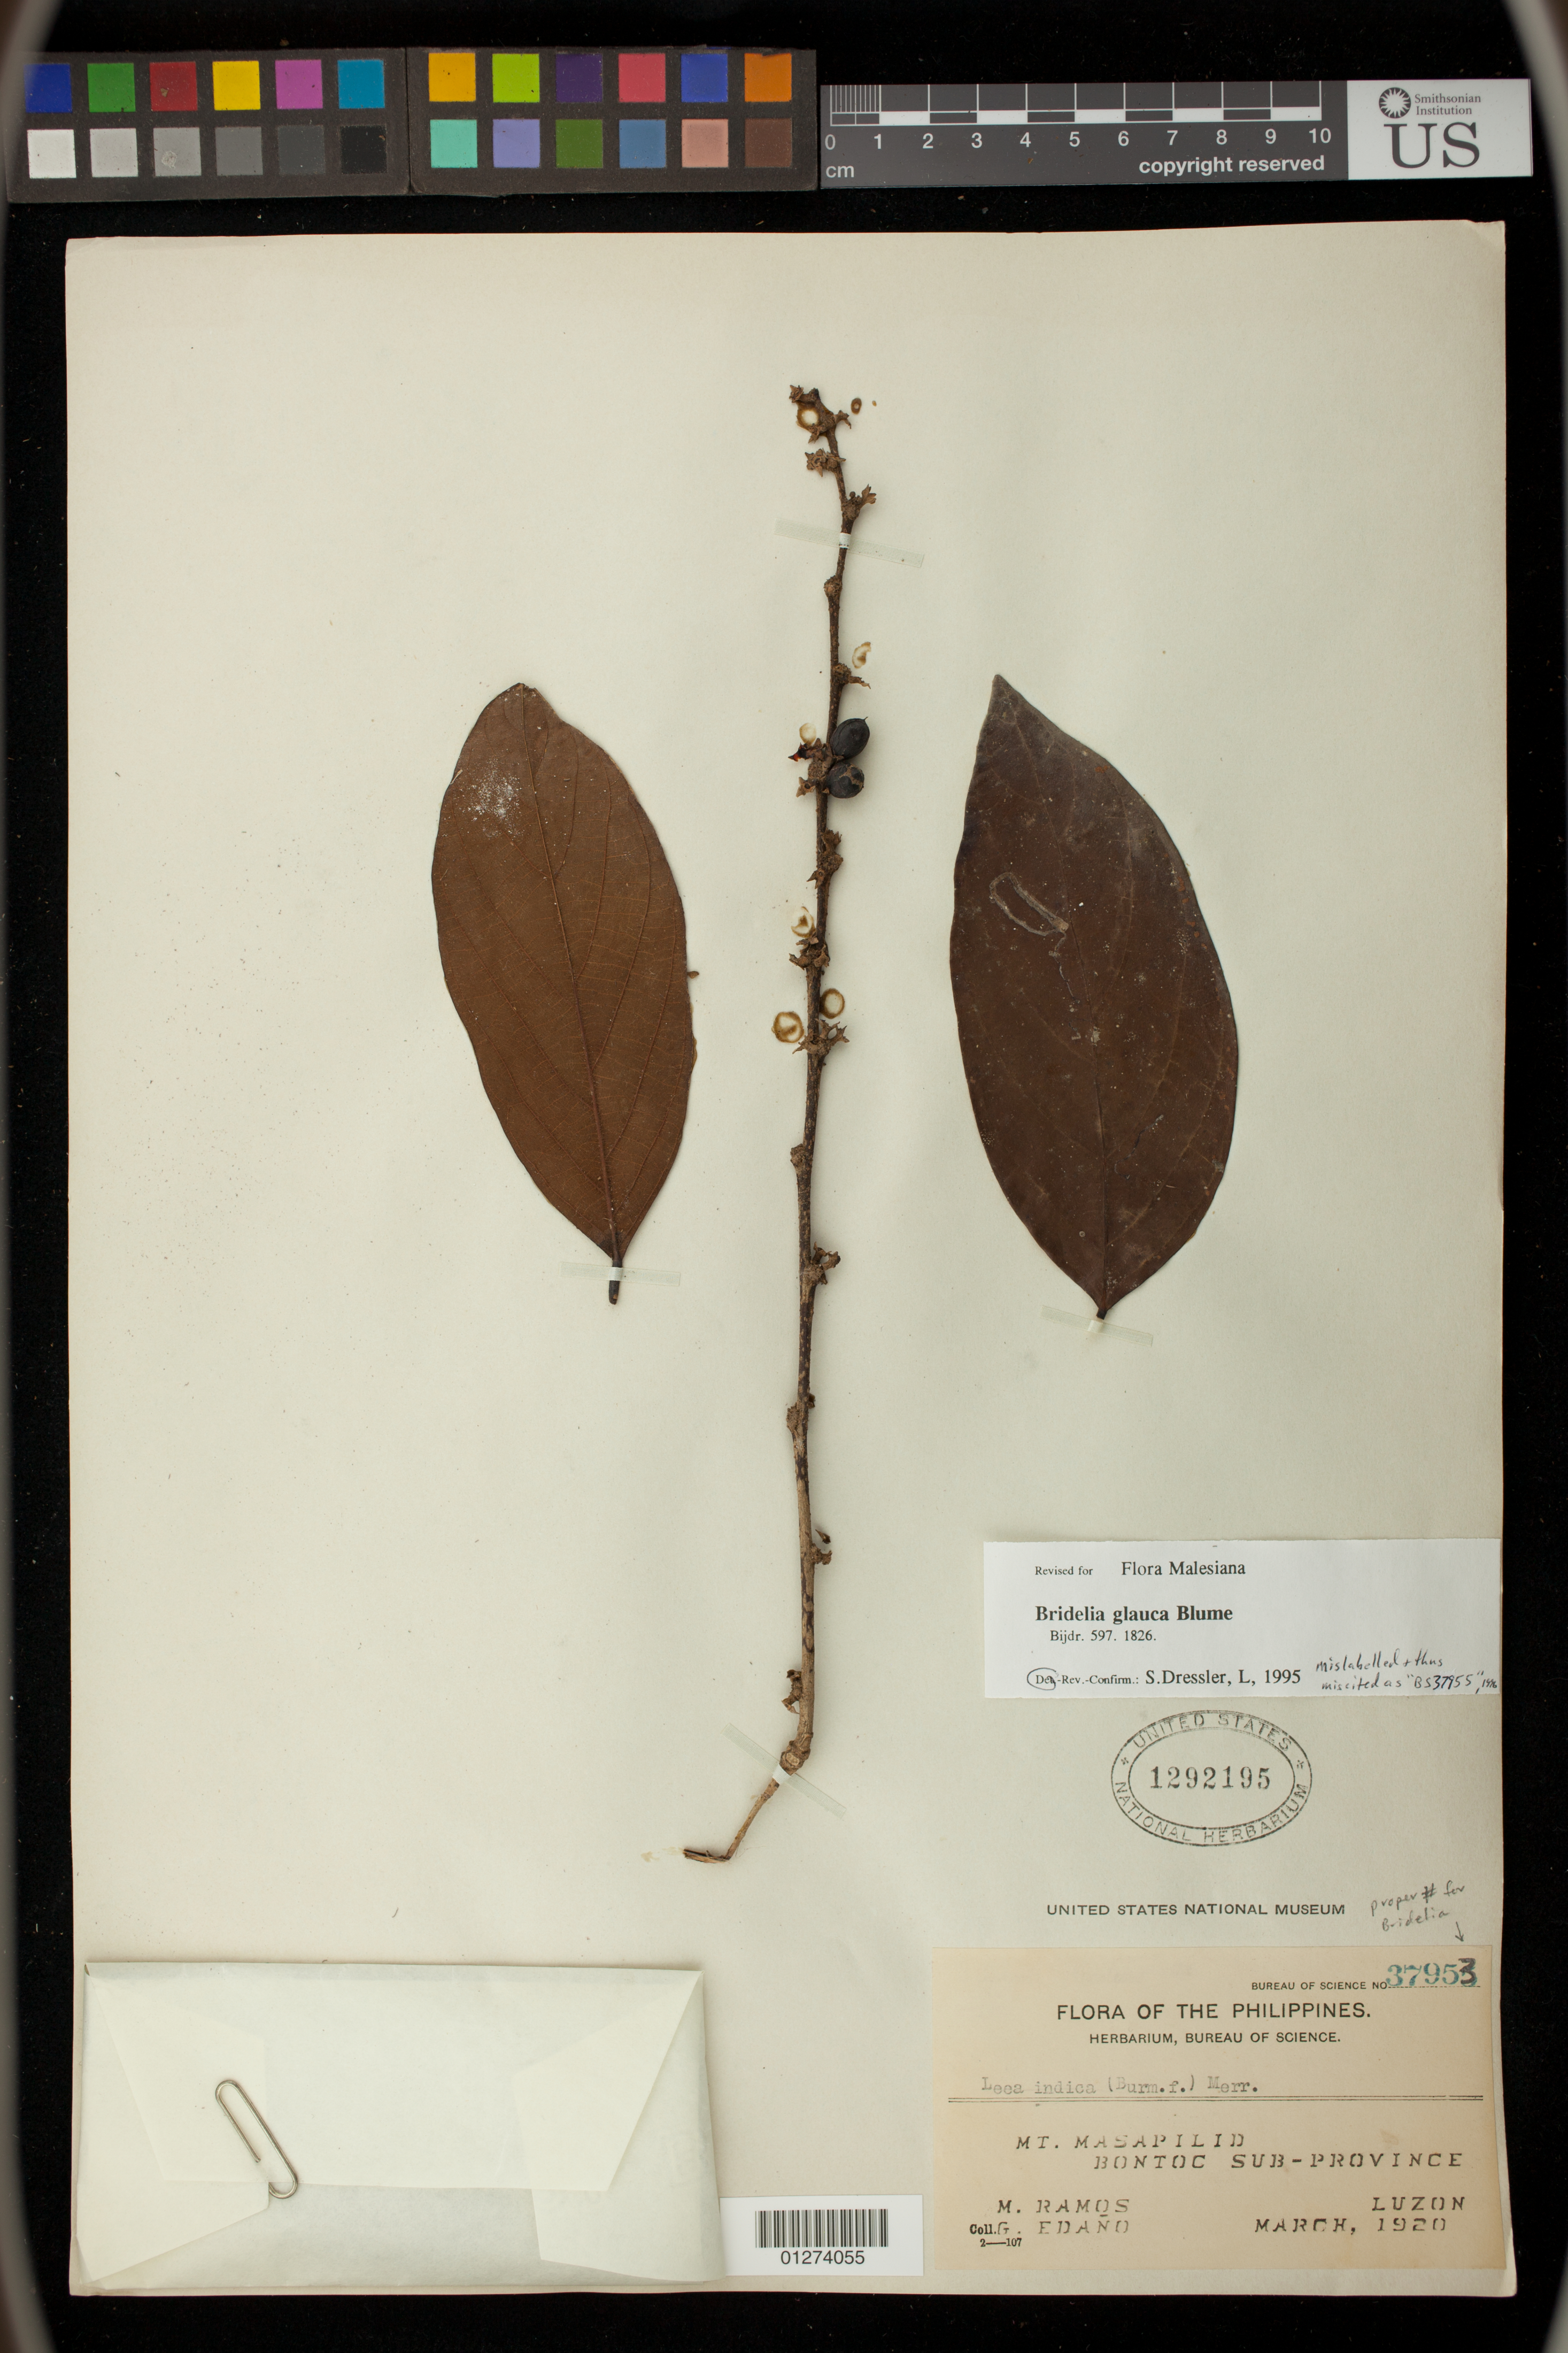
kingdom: Plantae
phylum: Tracheophyta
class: Magnoliopsida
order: Malpighiales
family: Phyllanthaceae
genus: Bridelia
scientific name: Bridelia glauca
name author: Blume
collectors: M. Ramos & G. Edaño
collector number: Bur. Sci. 37953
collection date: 1920-03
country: Philippines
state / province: Cordillera (Administrative Region)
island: Luzon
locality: Mt. Masapilid, Bontoc Sub-province, Luzon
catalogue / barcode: US 1292195